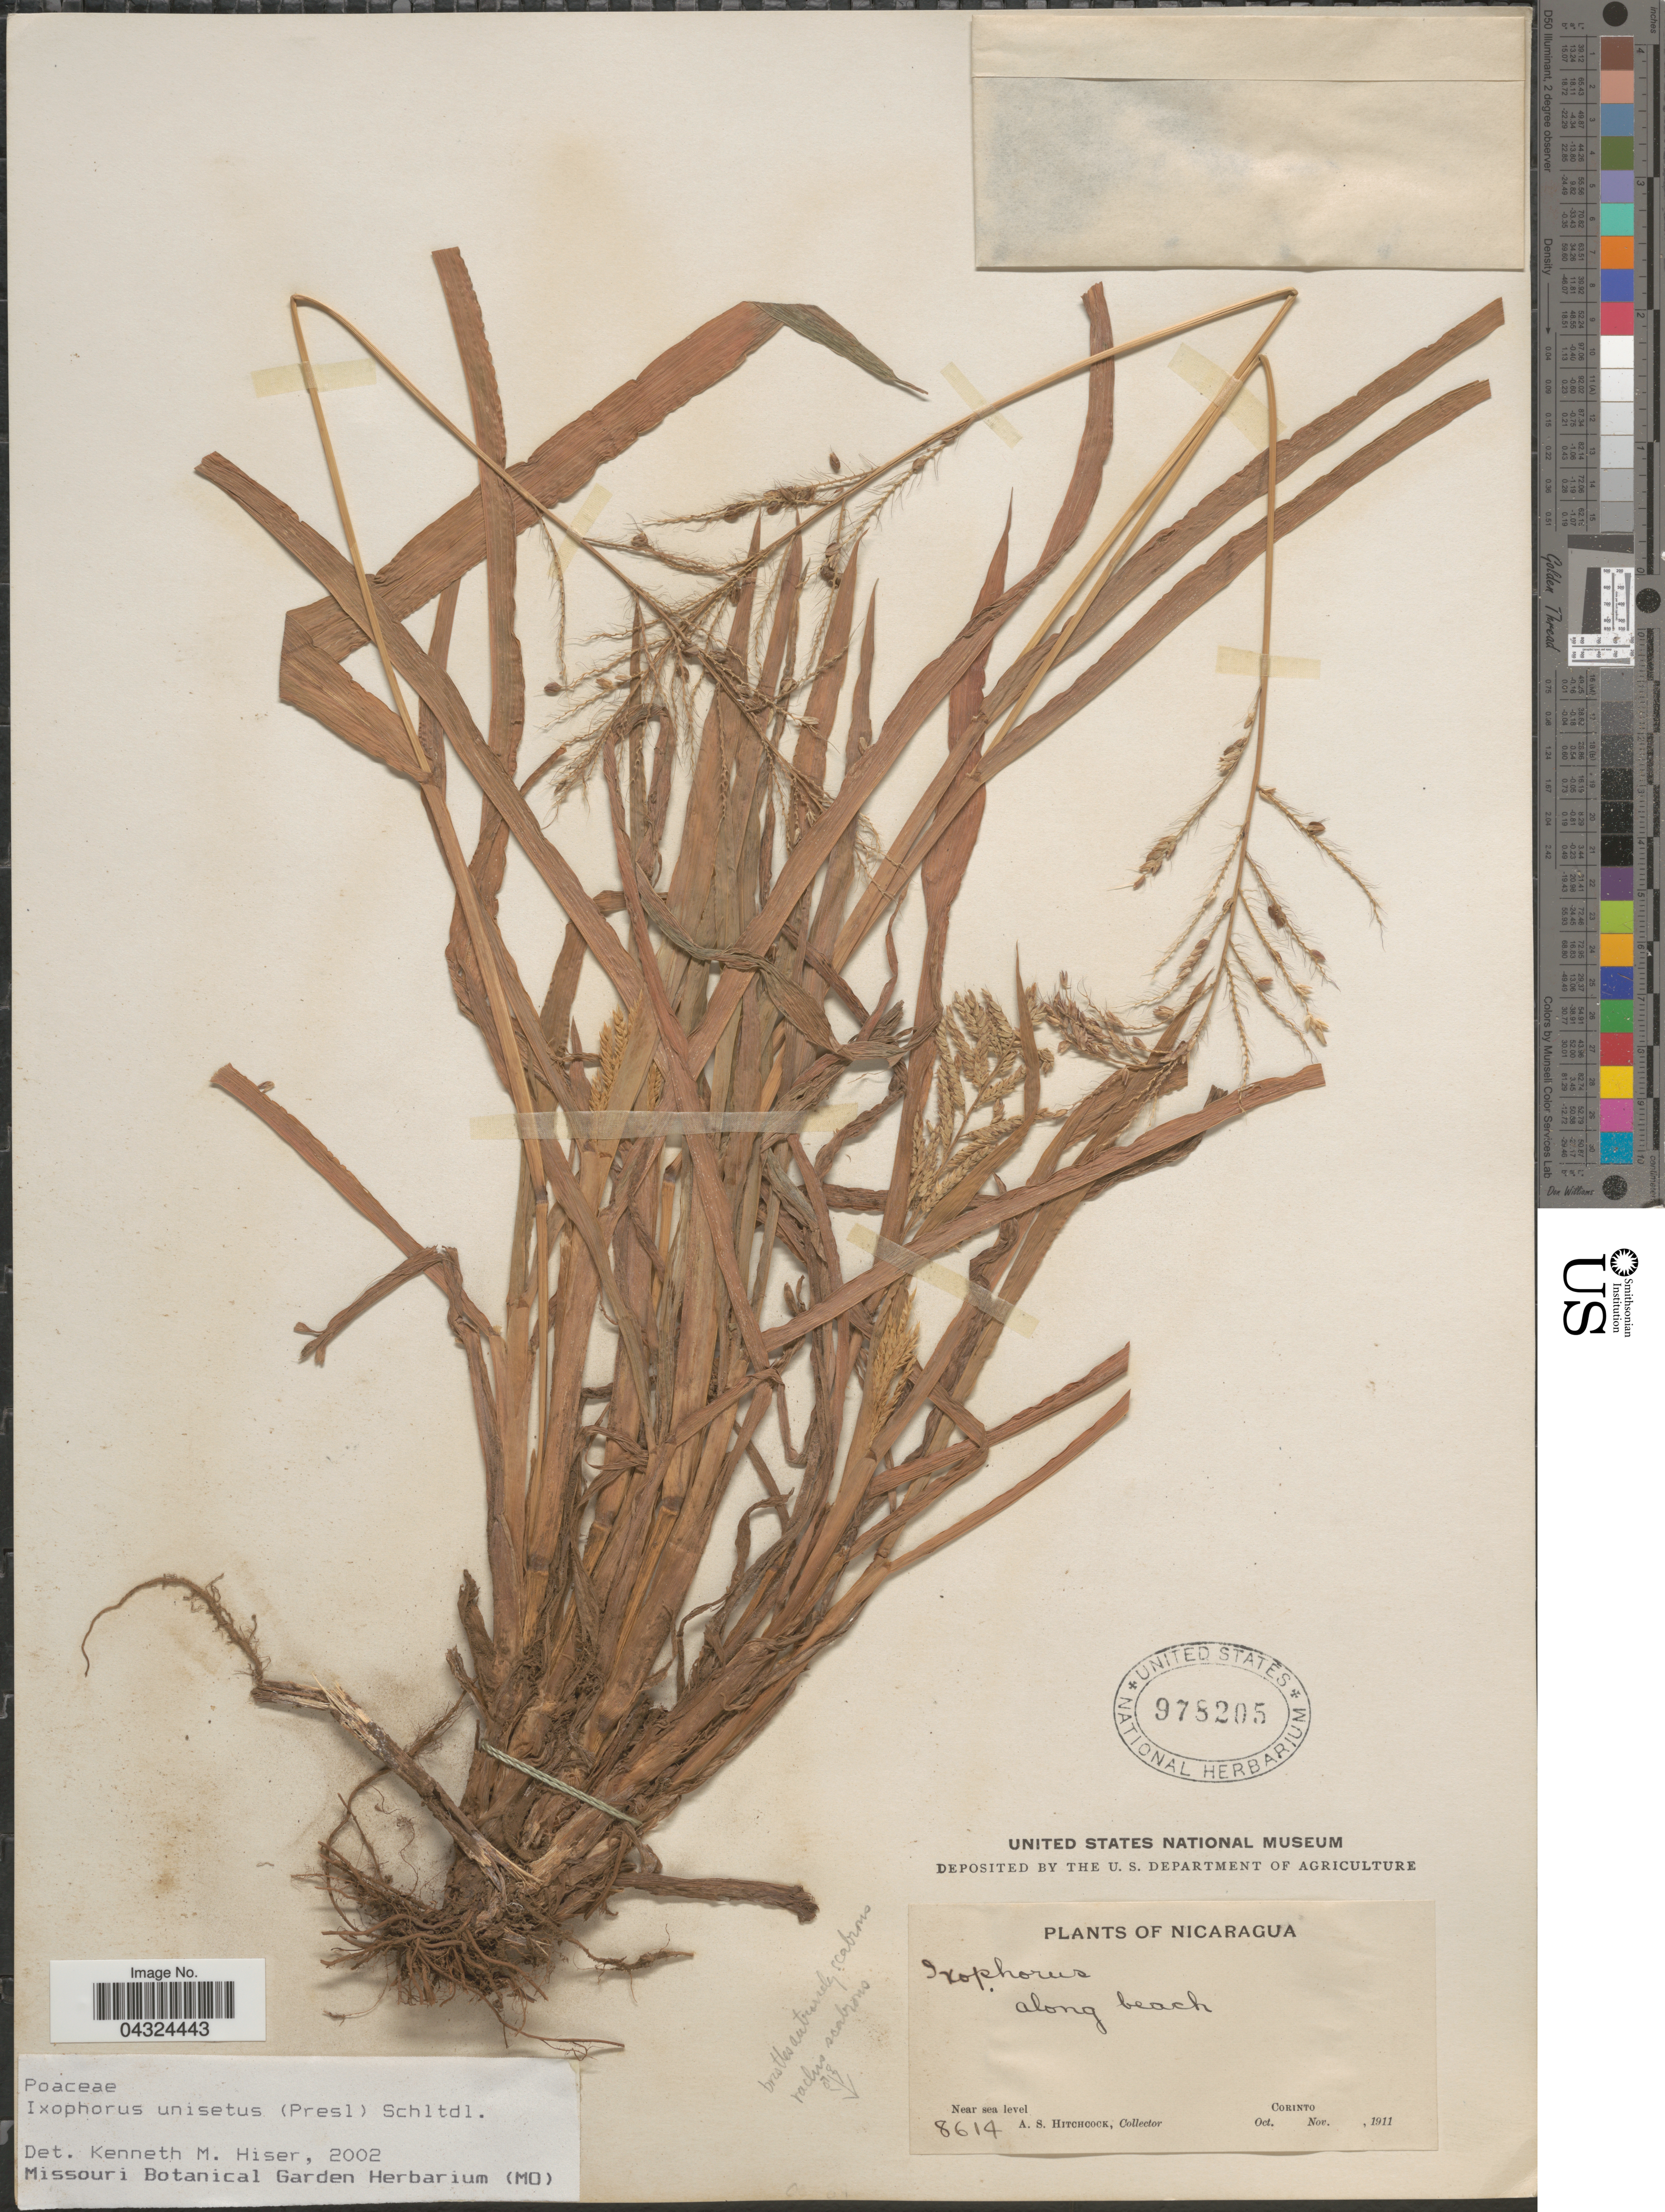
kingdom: Plantae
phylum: Tracheophyta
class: Liliopsida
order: Poales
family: Poaceae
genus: Ixophorus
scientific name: Ixophorus unisetus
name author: (J. Presl) Schltdl.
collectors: A. S. Hitchcock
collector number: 8614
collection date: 1911-10/1911-11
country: Nicaragua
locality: Corinto.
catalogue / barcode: US 978205